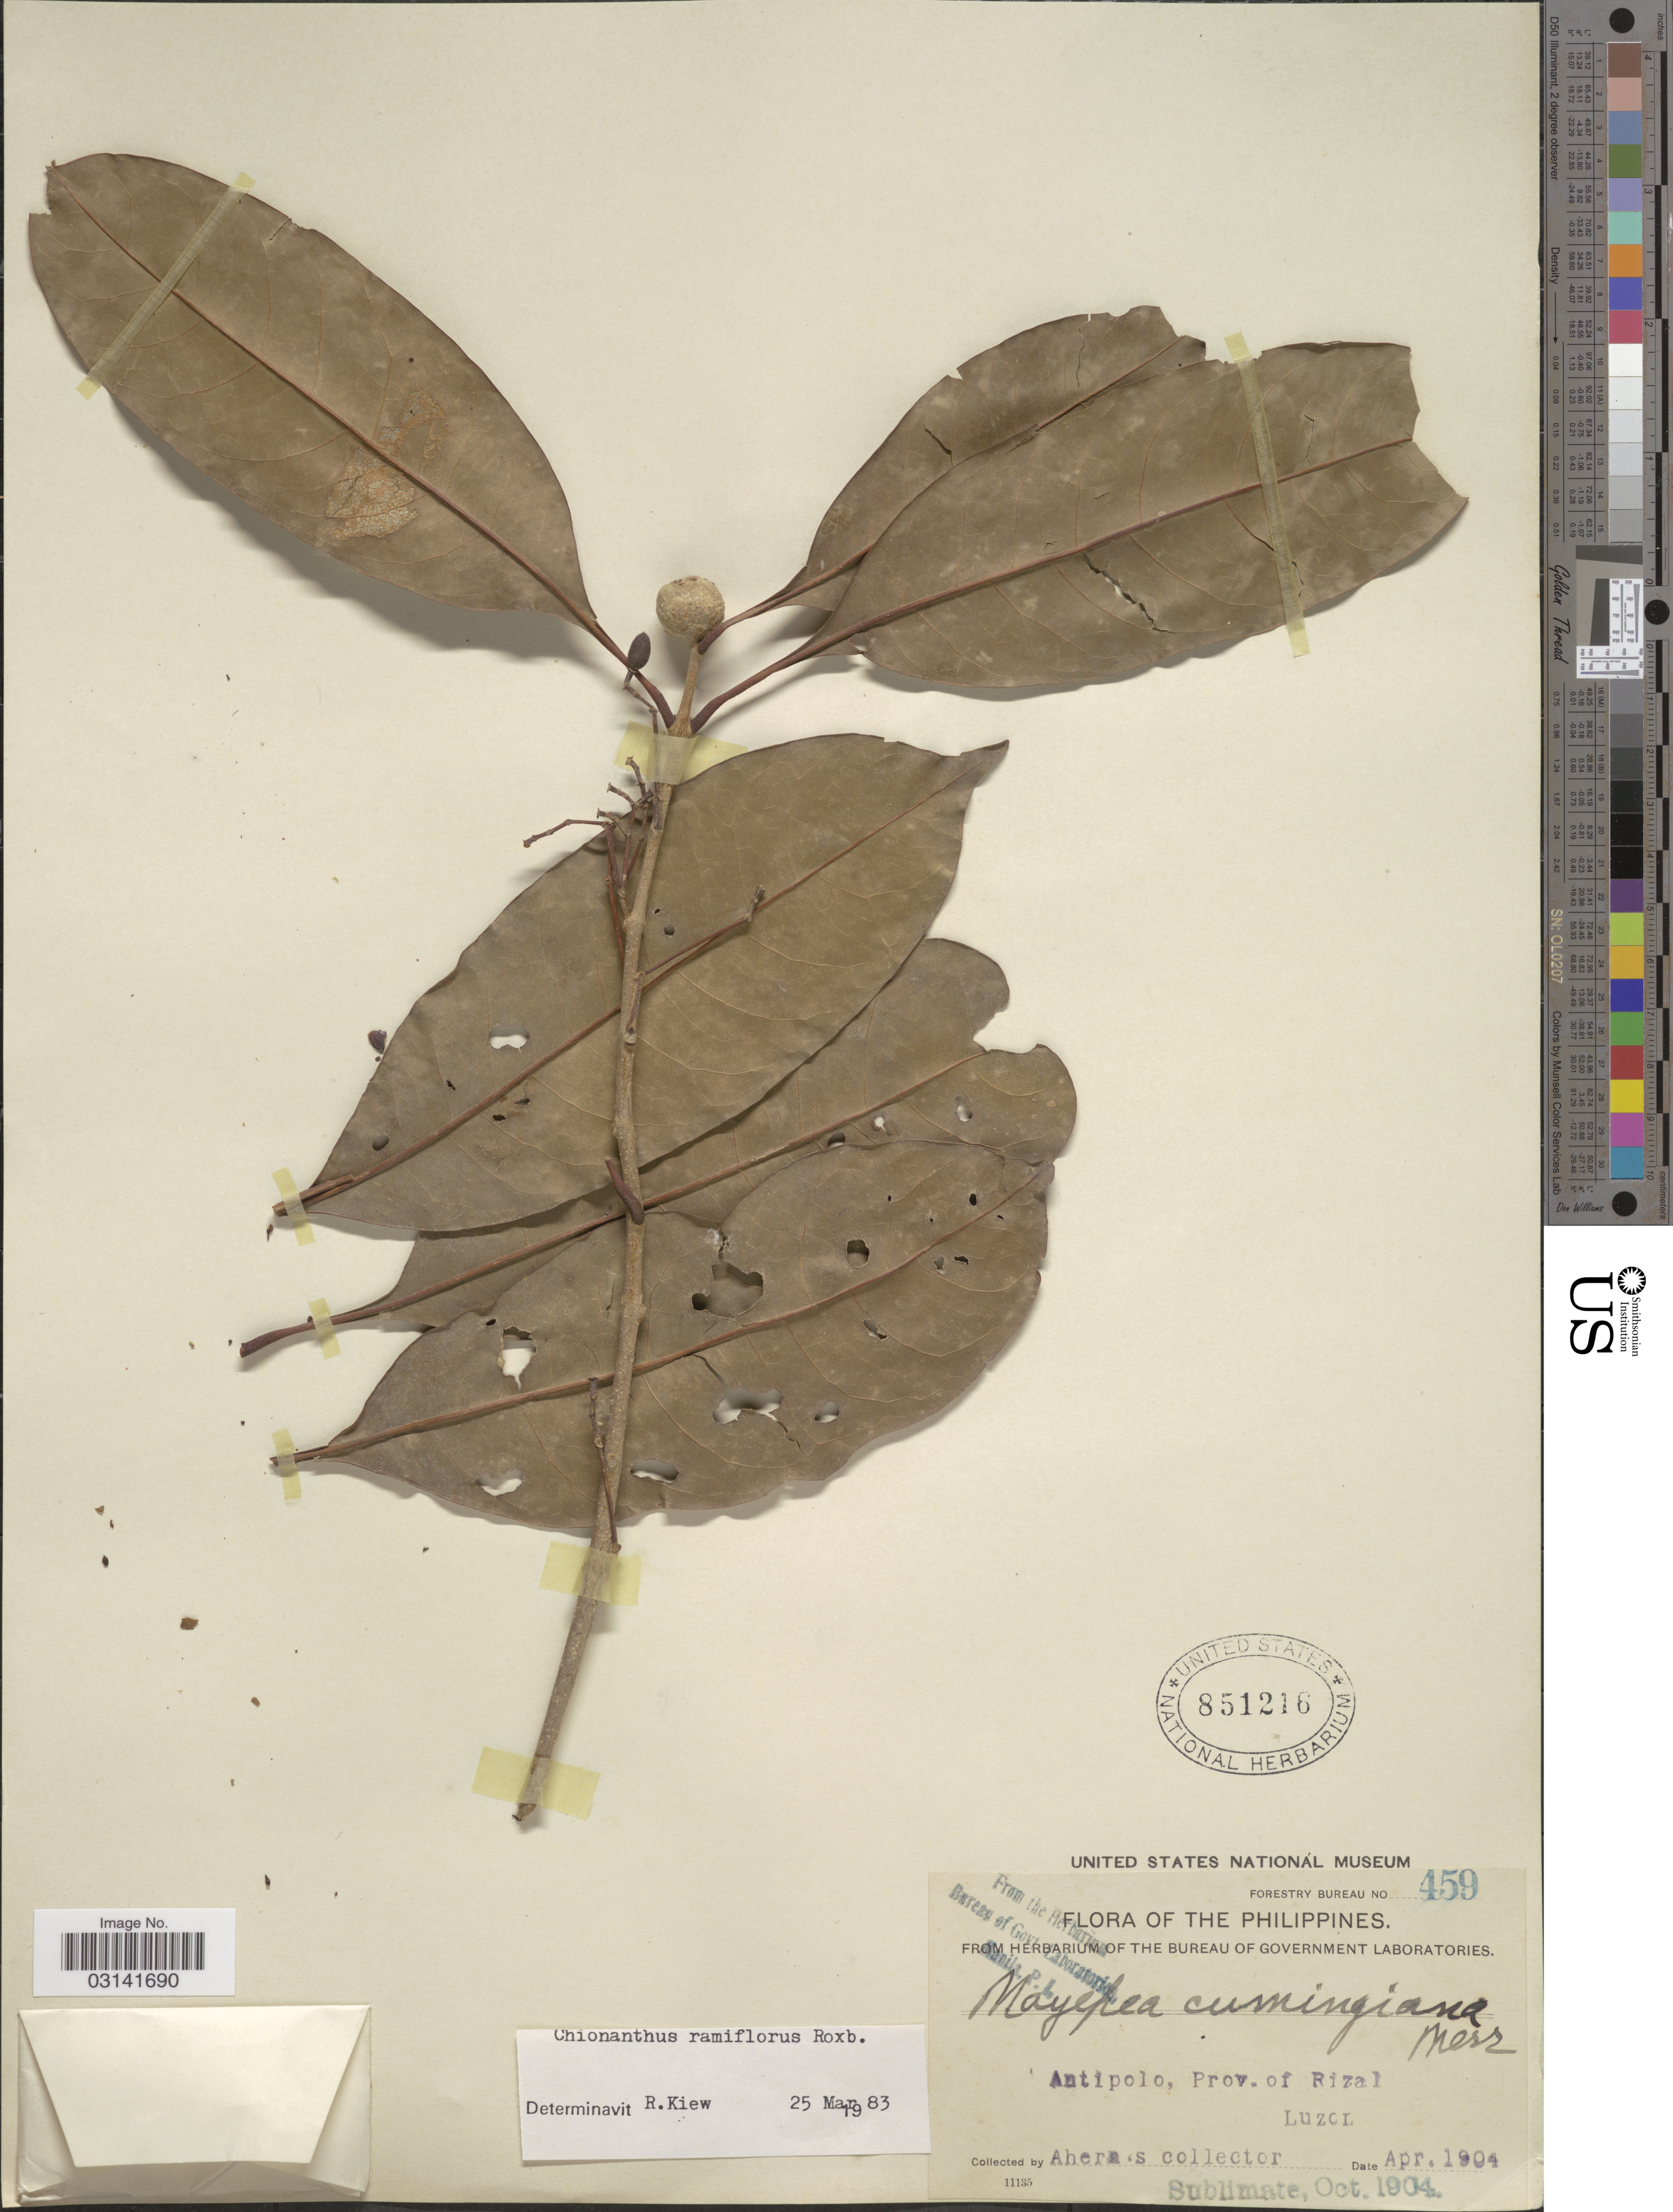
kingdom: Plantae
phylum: Tracheophyta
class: Magnoliopsida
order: Lamiales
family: Oleaceae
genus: Chionanthus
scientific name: Chionanthus ramiflorus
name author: Roxb.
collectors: Ahern's collector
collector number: Forestry Bureau 459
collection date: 1904-04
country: Philippines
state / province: Calabarzon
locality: Antipolo, Prov. of Rizal. Luzon.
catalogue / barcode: US 851216